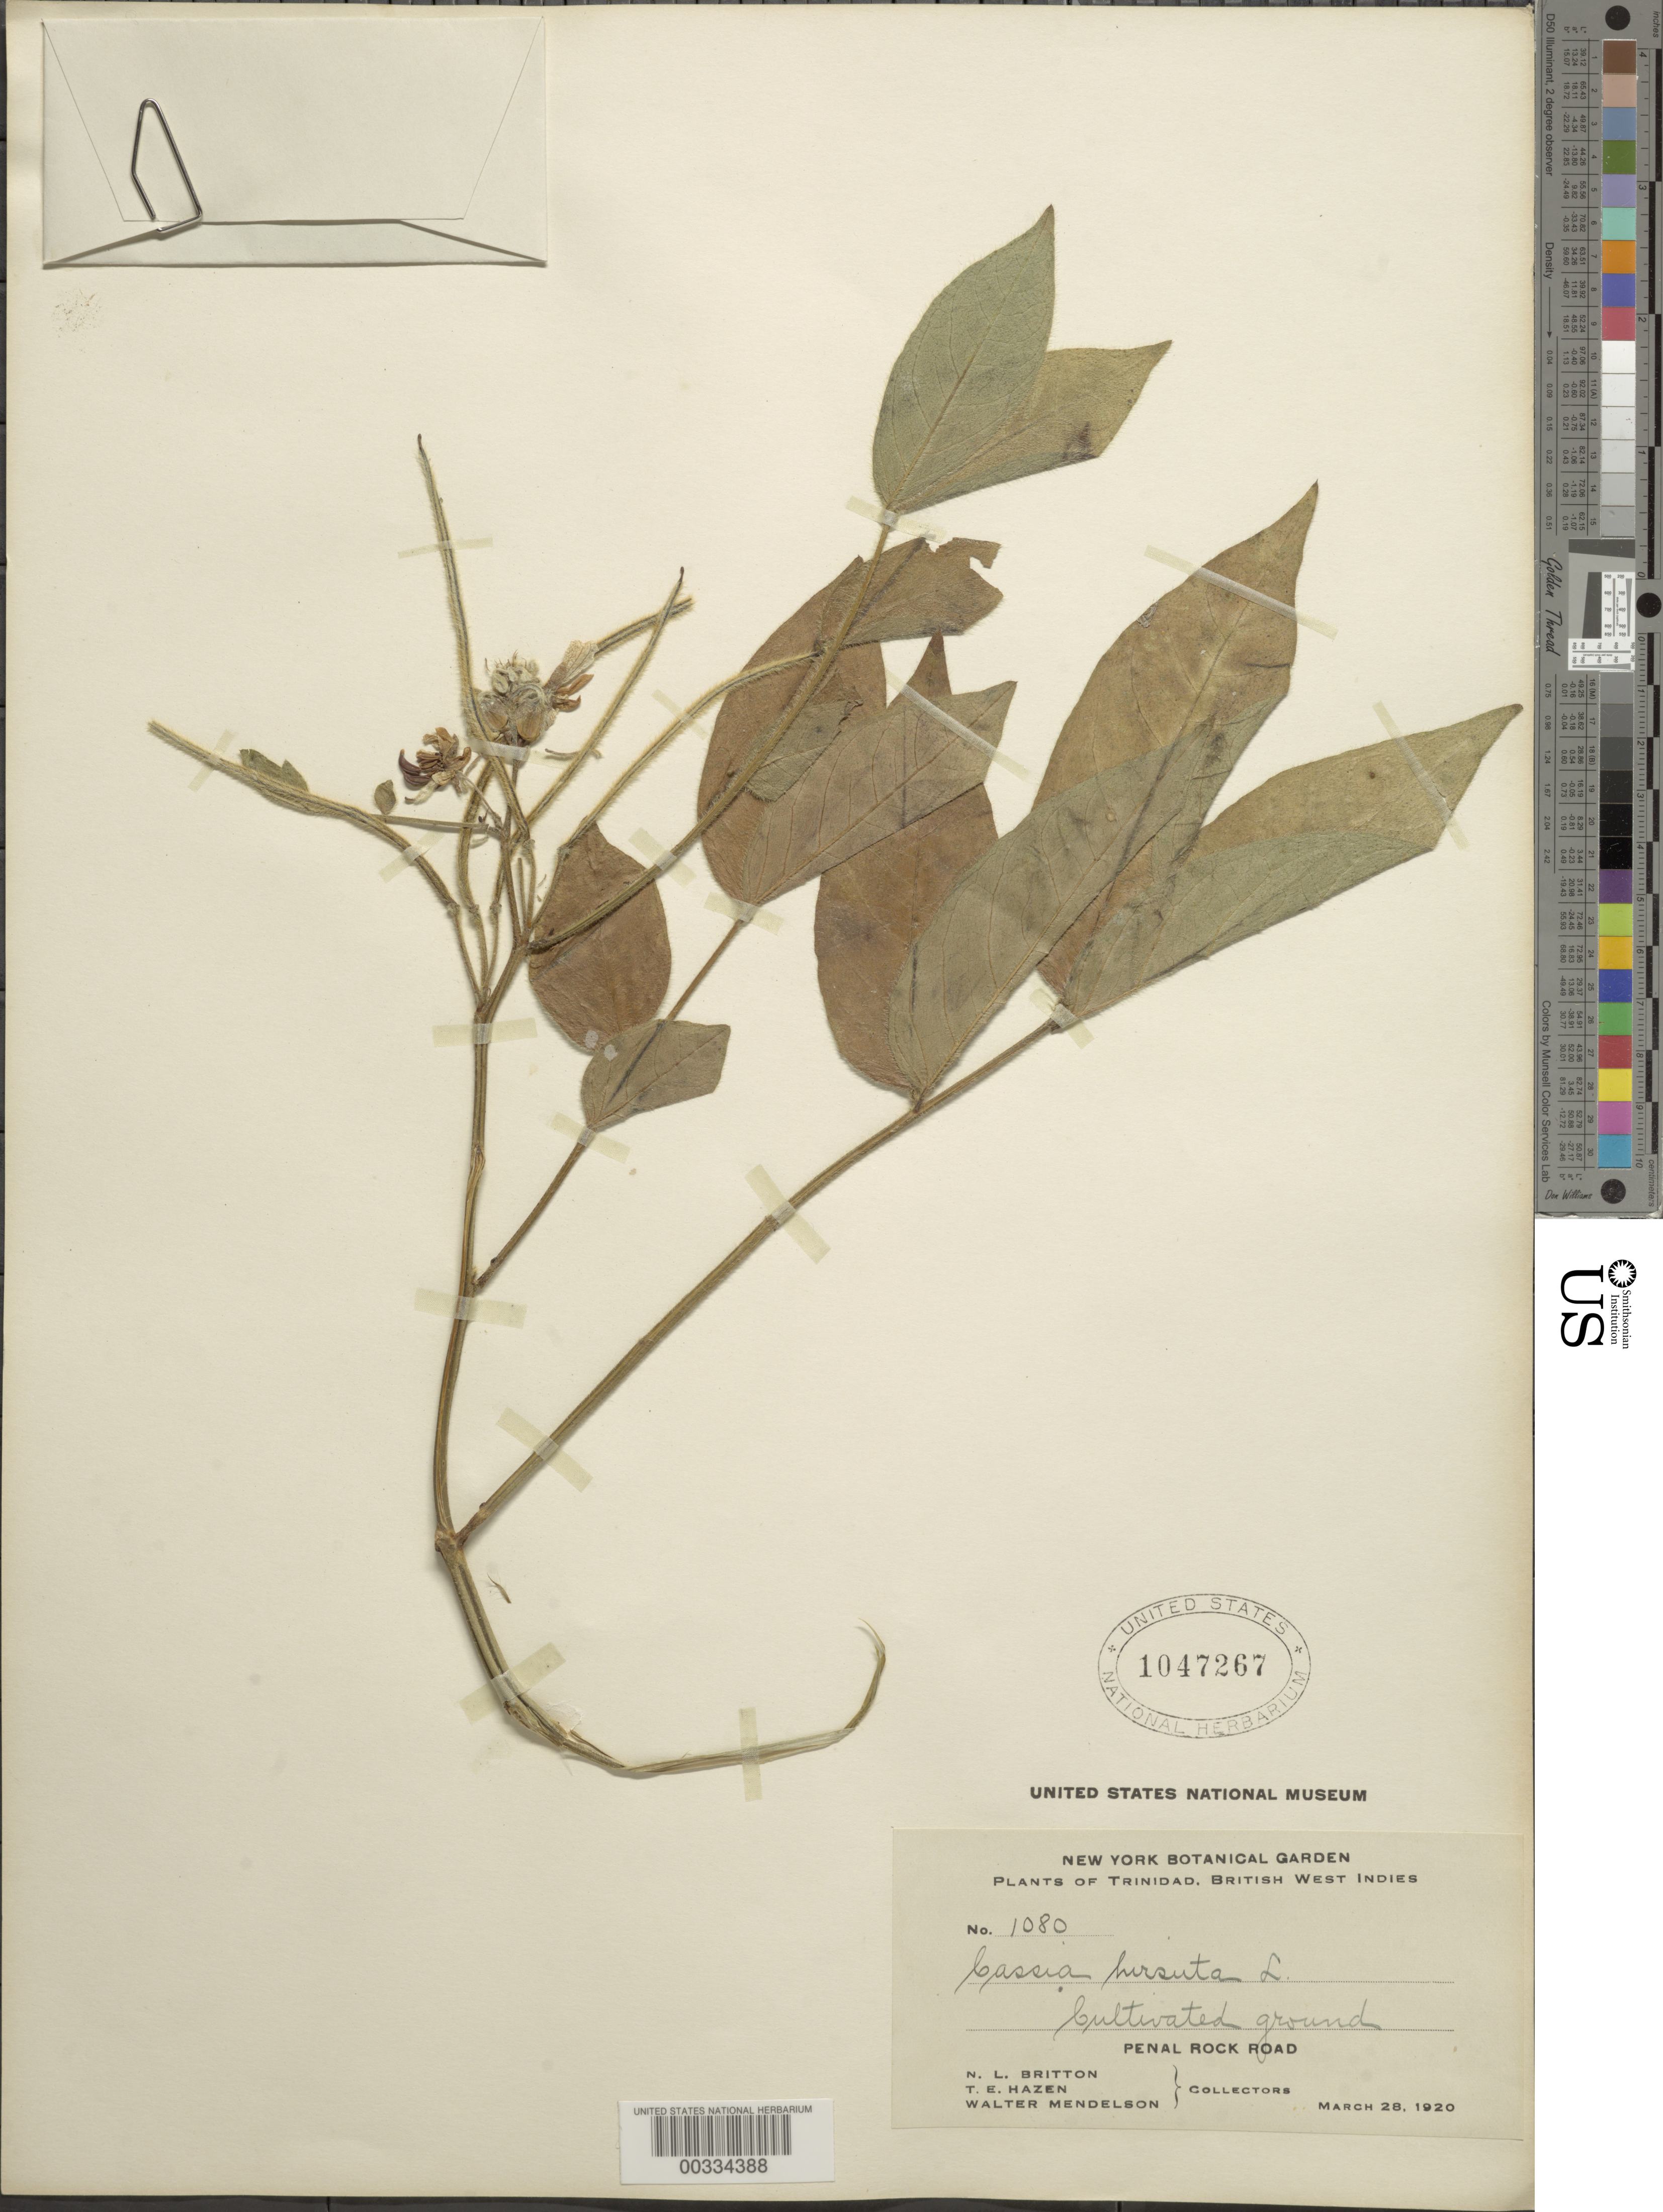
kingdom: Plantae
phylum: Tracheophyta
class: Magnoliopsida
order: Fabales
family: Fabaceae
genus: Senna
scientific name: Senna hirsuta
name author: (L.) H.S. Irwin & Barneby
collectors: N. Britton, T. E. Hazen & W. Mendelson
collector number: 1080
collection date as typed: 28 Mar 1920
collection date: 1920-03-28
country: Trinidad and Tobago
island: Trinidad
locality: Penal rock road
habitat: Cultivated ground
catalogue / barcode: US 1047267